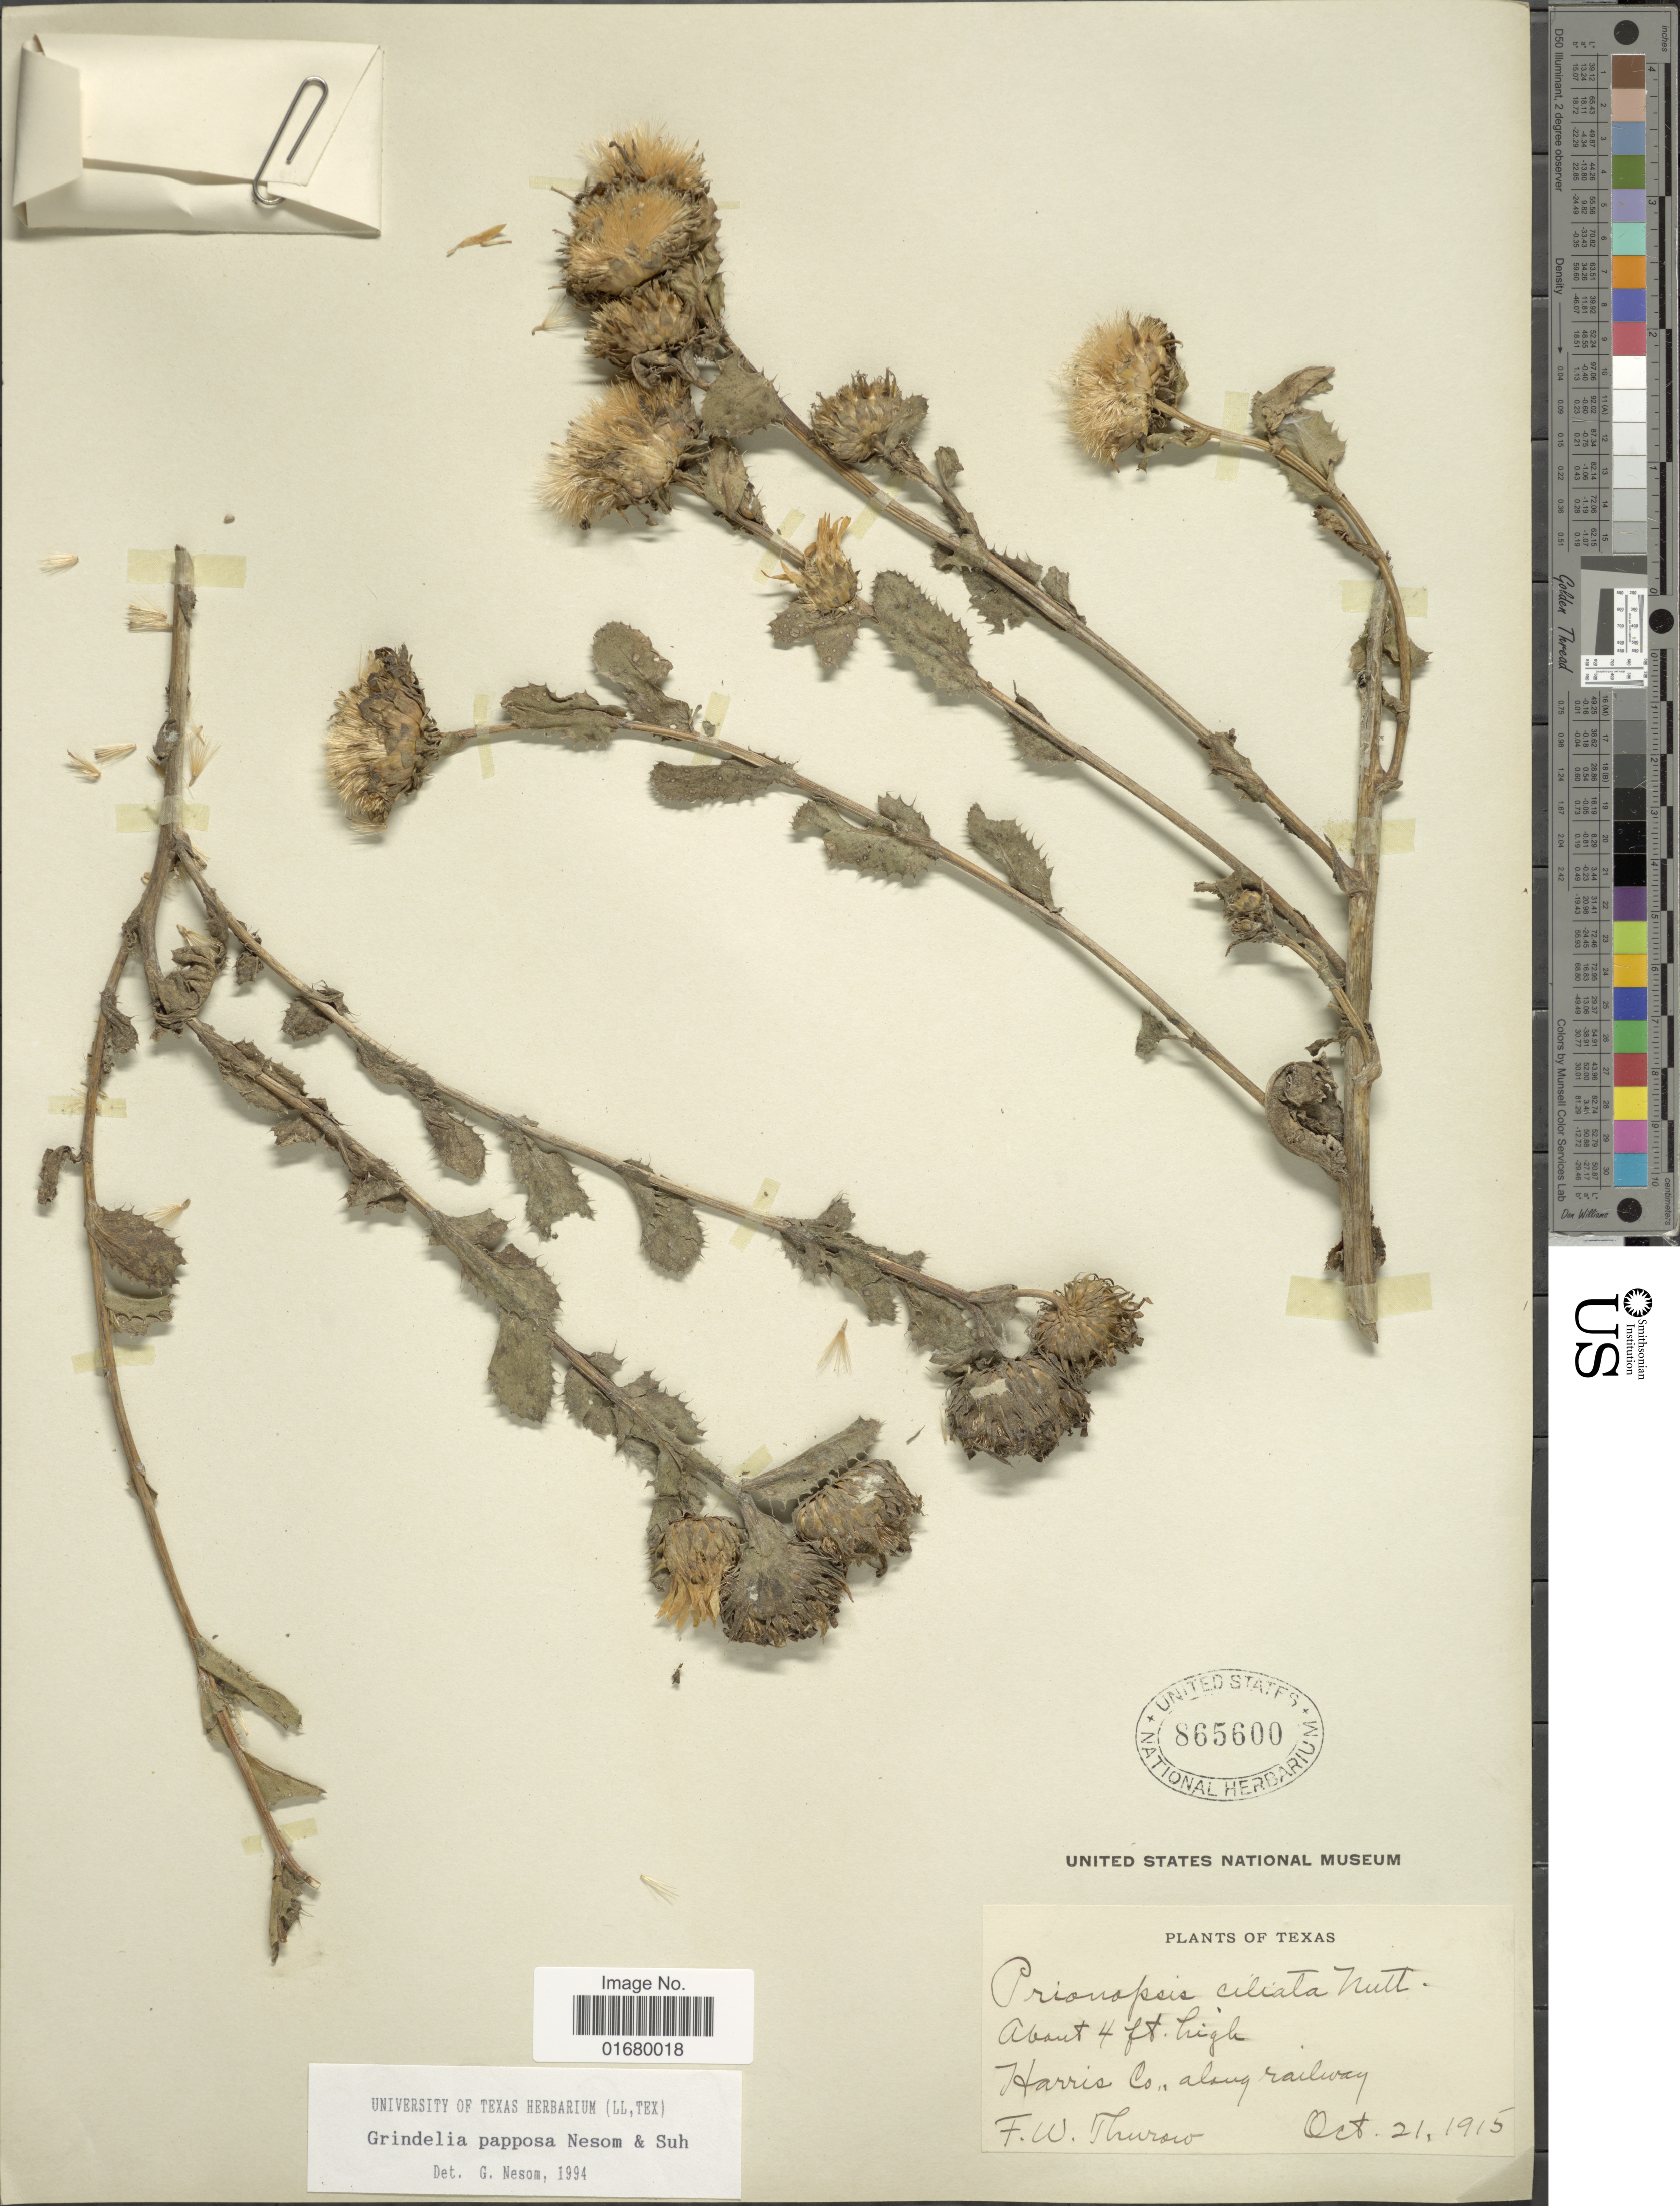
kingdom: Plantae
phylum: Tracheophyta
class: Magnoliopsida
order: Asterales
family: Asteraceae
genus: Grindelia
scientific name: Grindelia papposa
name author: G.L. Nesom & Suh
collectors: F. W. Thurow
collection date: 1915-10-21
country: United States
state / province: Texas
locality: Harris Co. along railway.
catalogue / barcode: US 865600